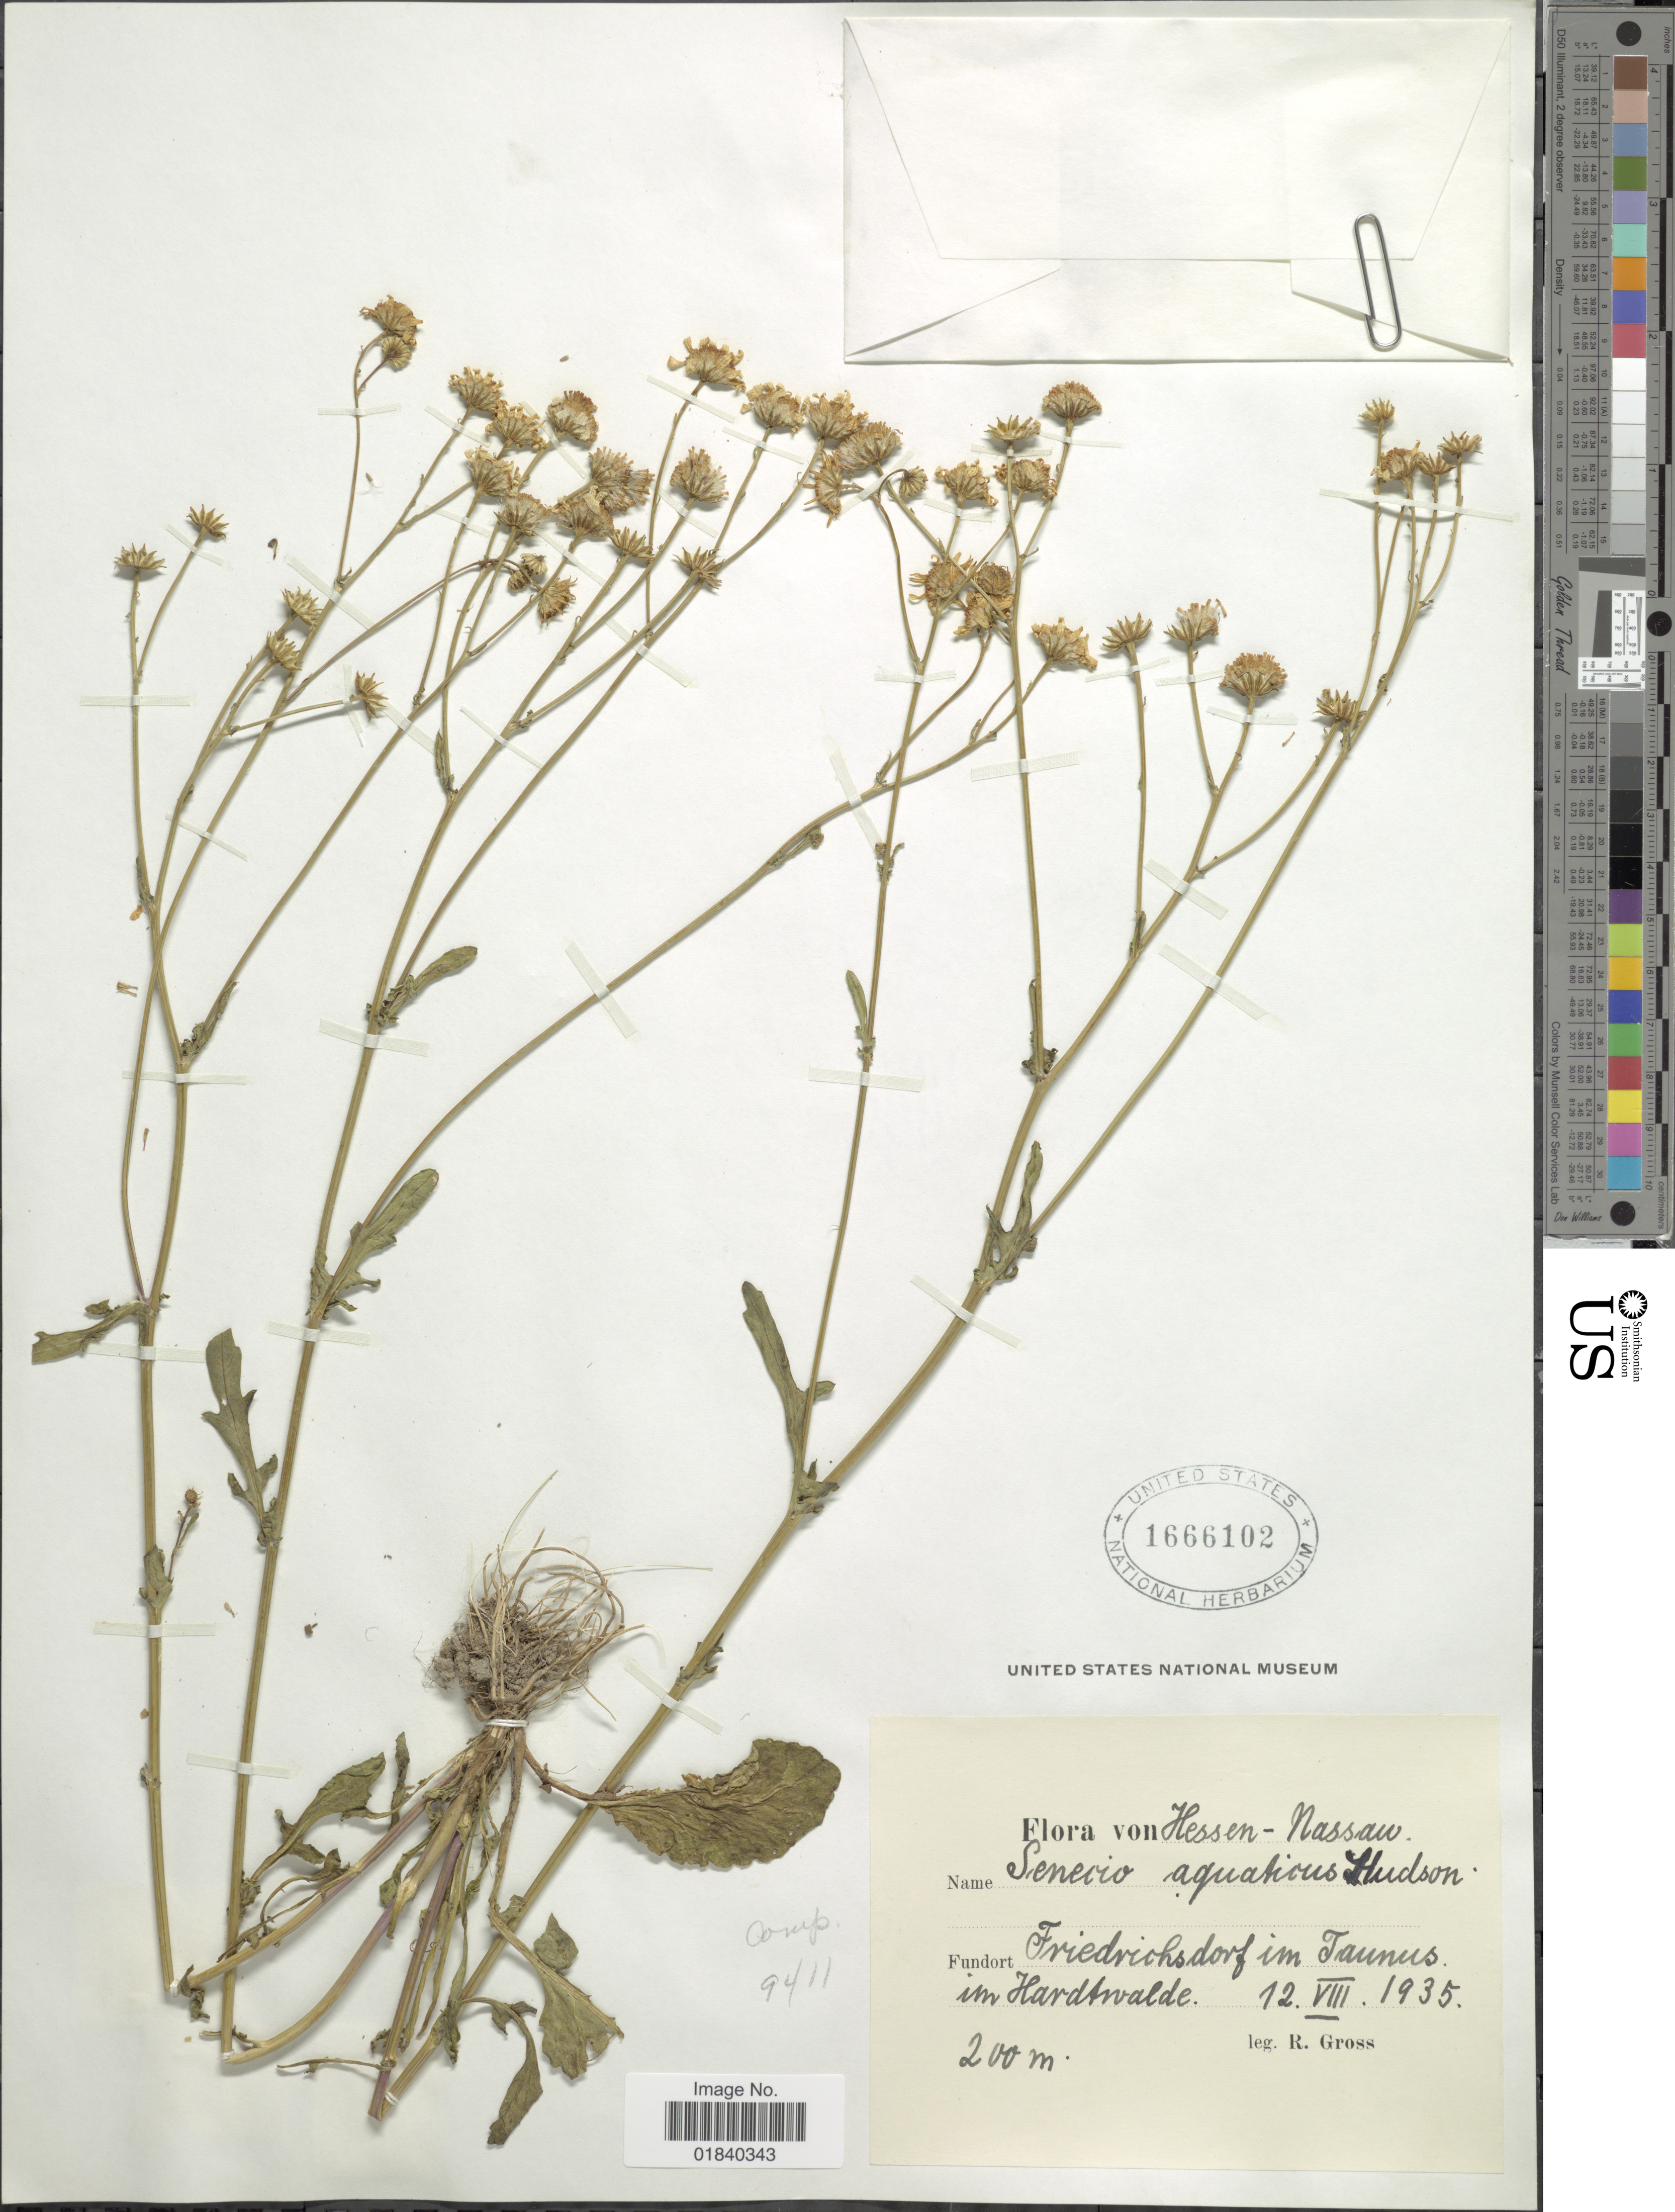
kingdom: Plantae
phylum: Tracheophyta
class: Magnoliopsida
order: Asterales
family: Asteraceae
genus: Senecio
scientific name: Senecio aquaticus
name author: Huds.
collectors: R. Gross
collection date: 1935-08-12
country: Germany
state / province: Hesse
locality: Hessen-Nassau. Fundort Friedrichsdorf im Taunus im Hardtwalde.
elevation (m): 200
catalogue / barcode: US 1666102